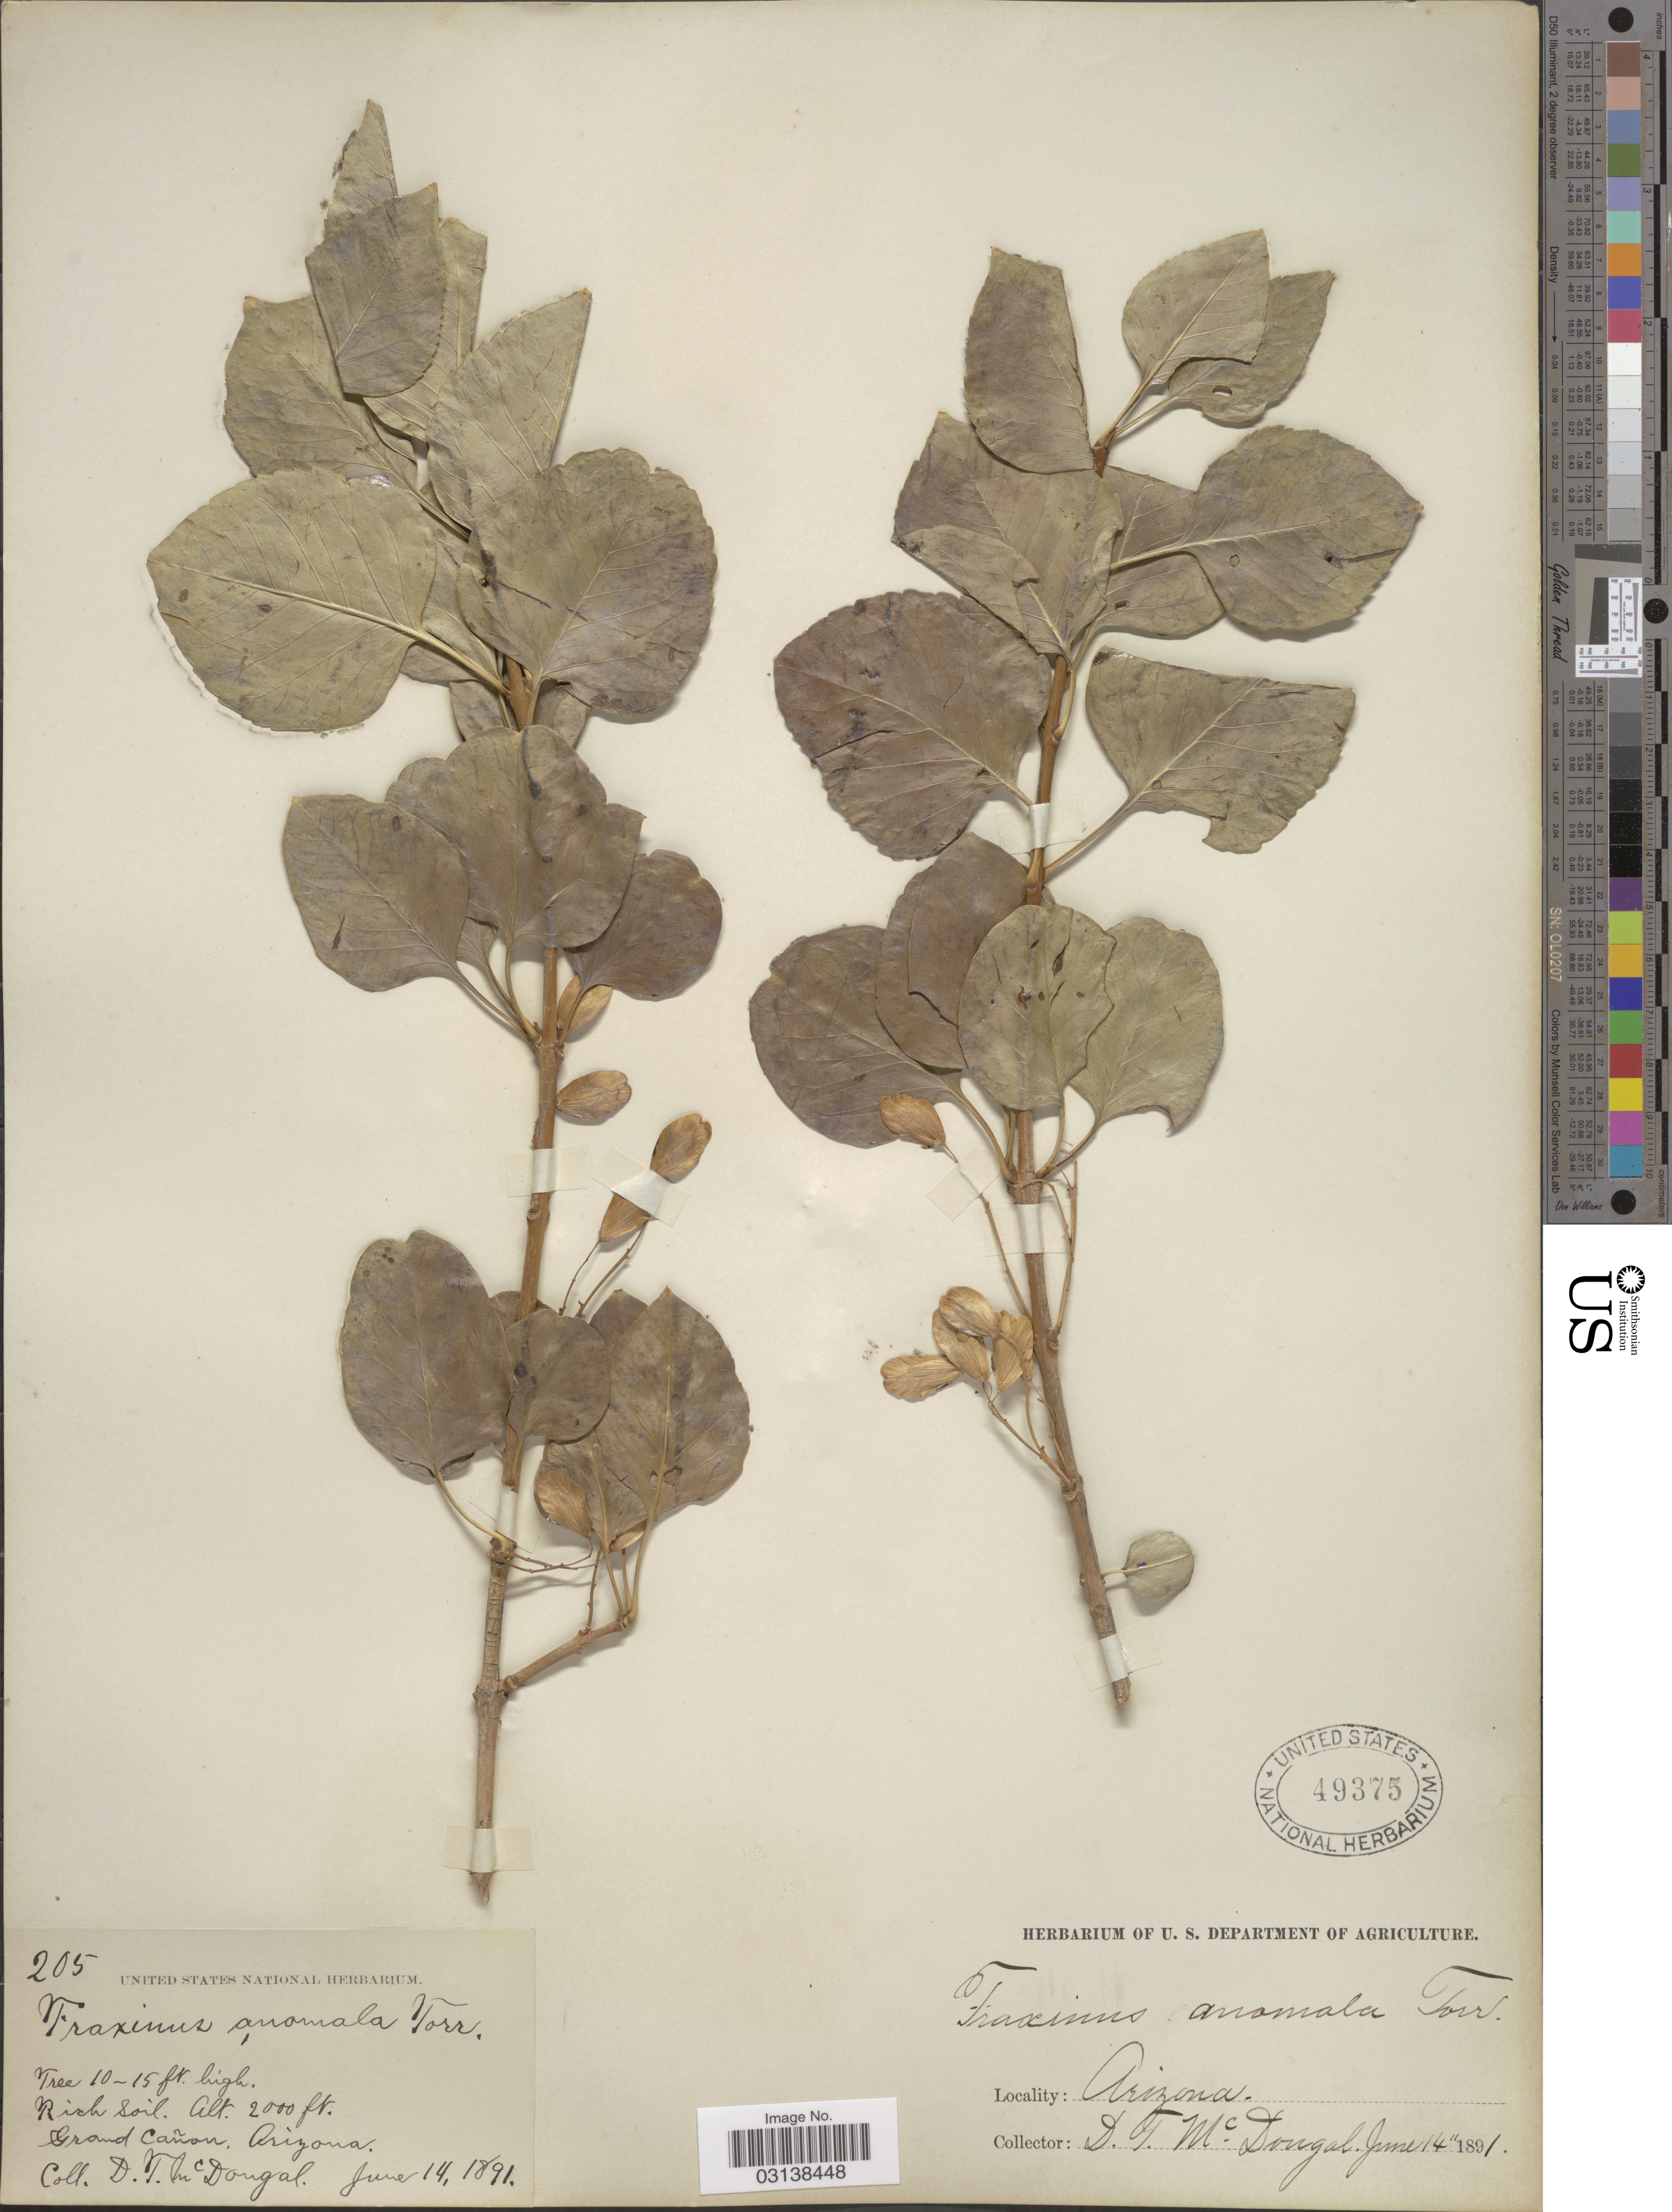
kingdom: Plantae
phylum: Tracheophyta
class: Magnoliopsida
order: Lamiales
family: Oleaceae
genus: Fraxinus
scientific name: Fraxinus anomala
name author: Torr. ex S. Watson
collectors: D. McDougal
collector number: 205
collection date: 1891-06-14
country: United States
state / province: Arizona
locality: Grand cañon.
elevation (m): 610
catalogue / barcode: US 49375